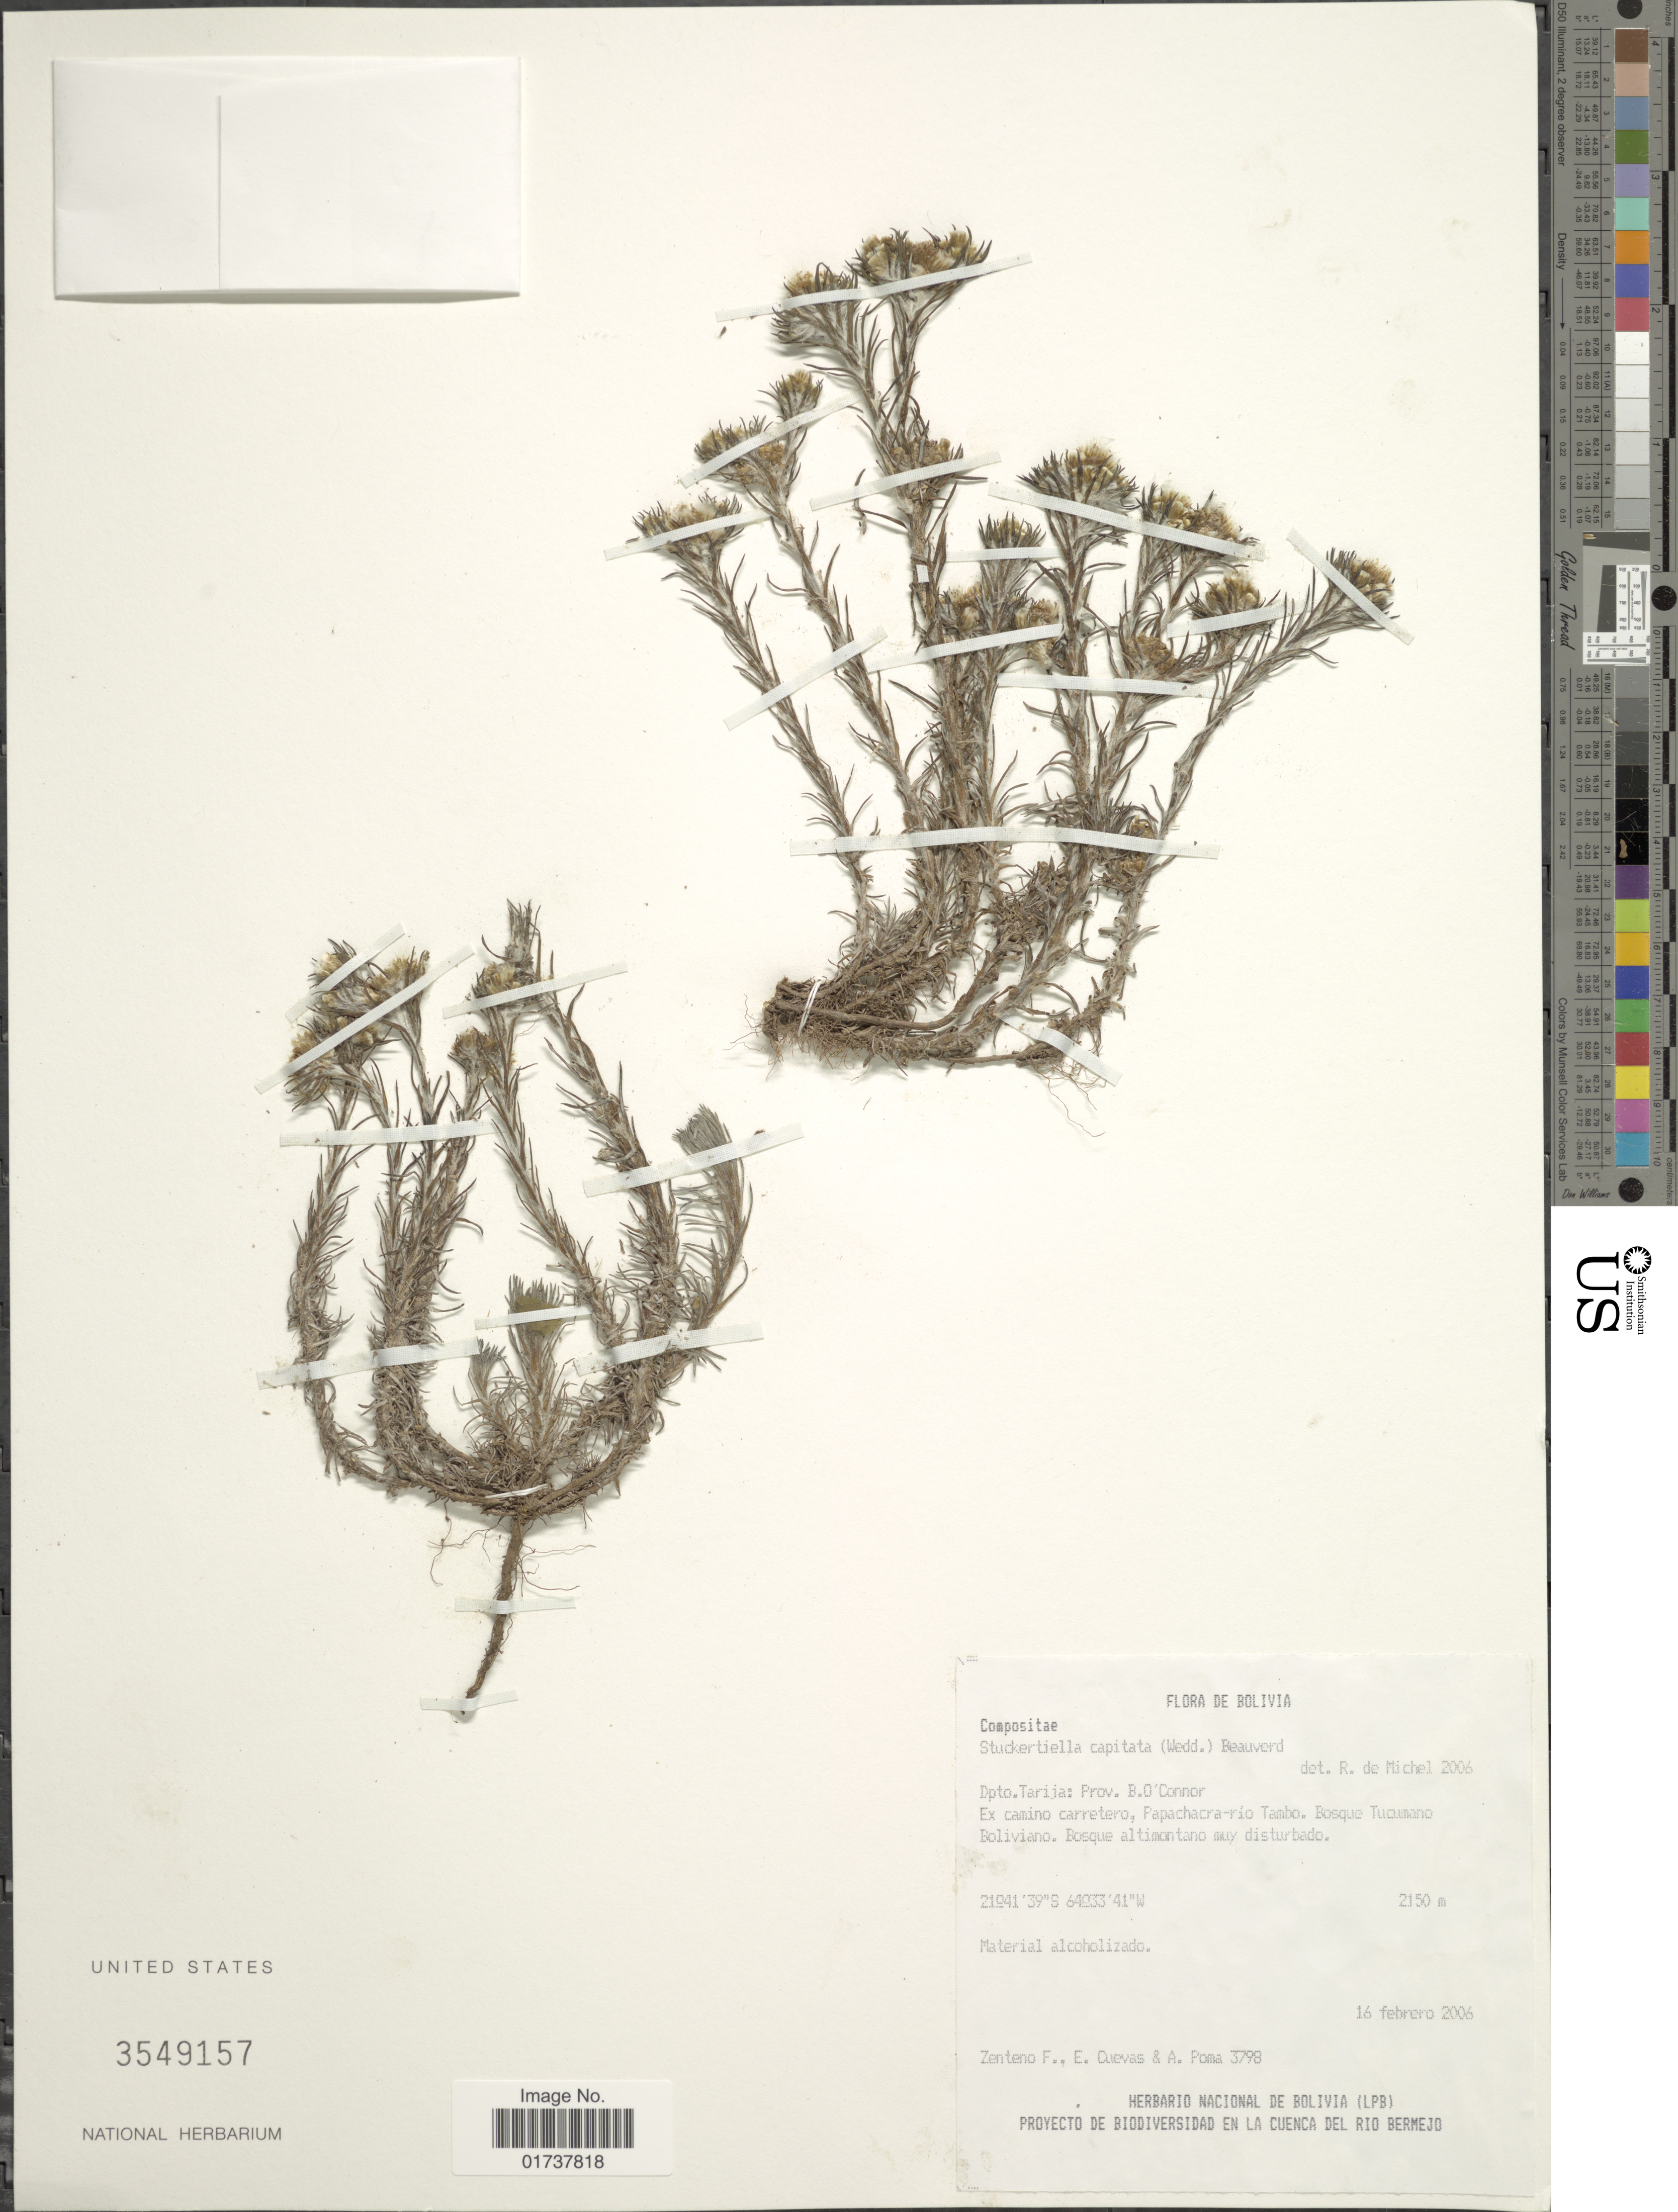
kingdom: Plantae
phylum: Tracheophyta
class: Magnoliopsida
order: Asterales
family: Asteraceae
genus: Stuckertiella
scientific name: Stuckertiella capitata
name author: (Wedd.) P. Beauv.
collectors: F. Zenteno, E. Quevas & A. Poma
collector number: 3798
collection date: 2006-02-16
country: Bolivia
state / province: Tarija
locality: Dpto. Tarija; Prov. B.O'Connor, Ex camino carretero, Papachara-rio Tambo, Bosque Tucumano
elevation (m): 2150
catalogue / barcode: US 3549157